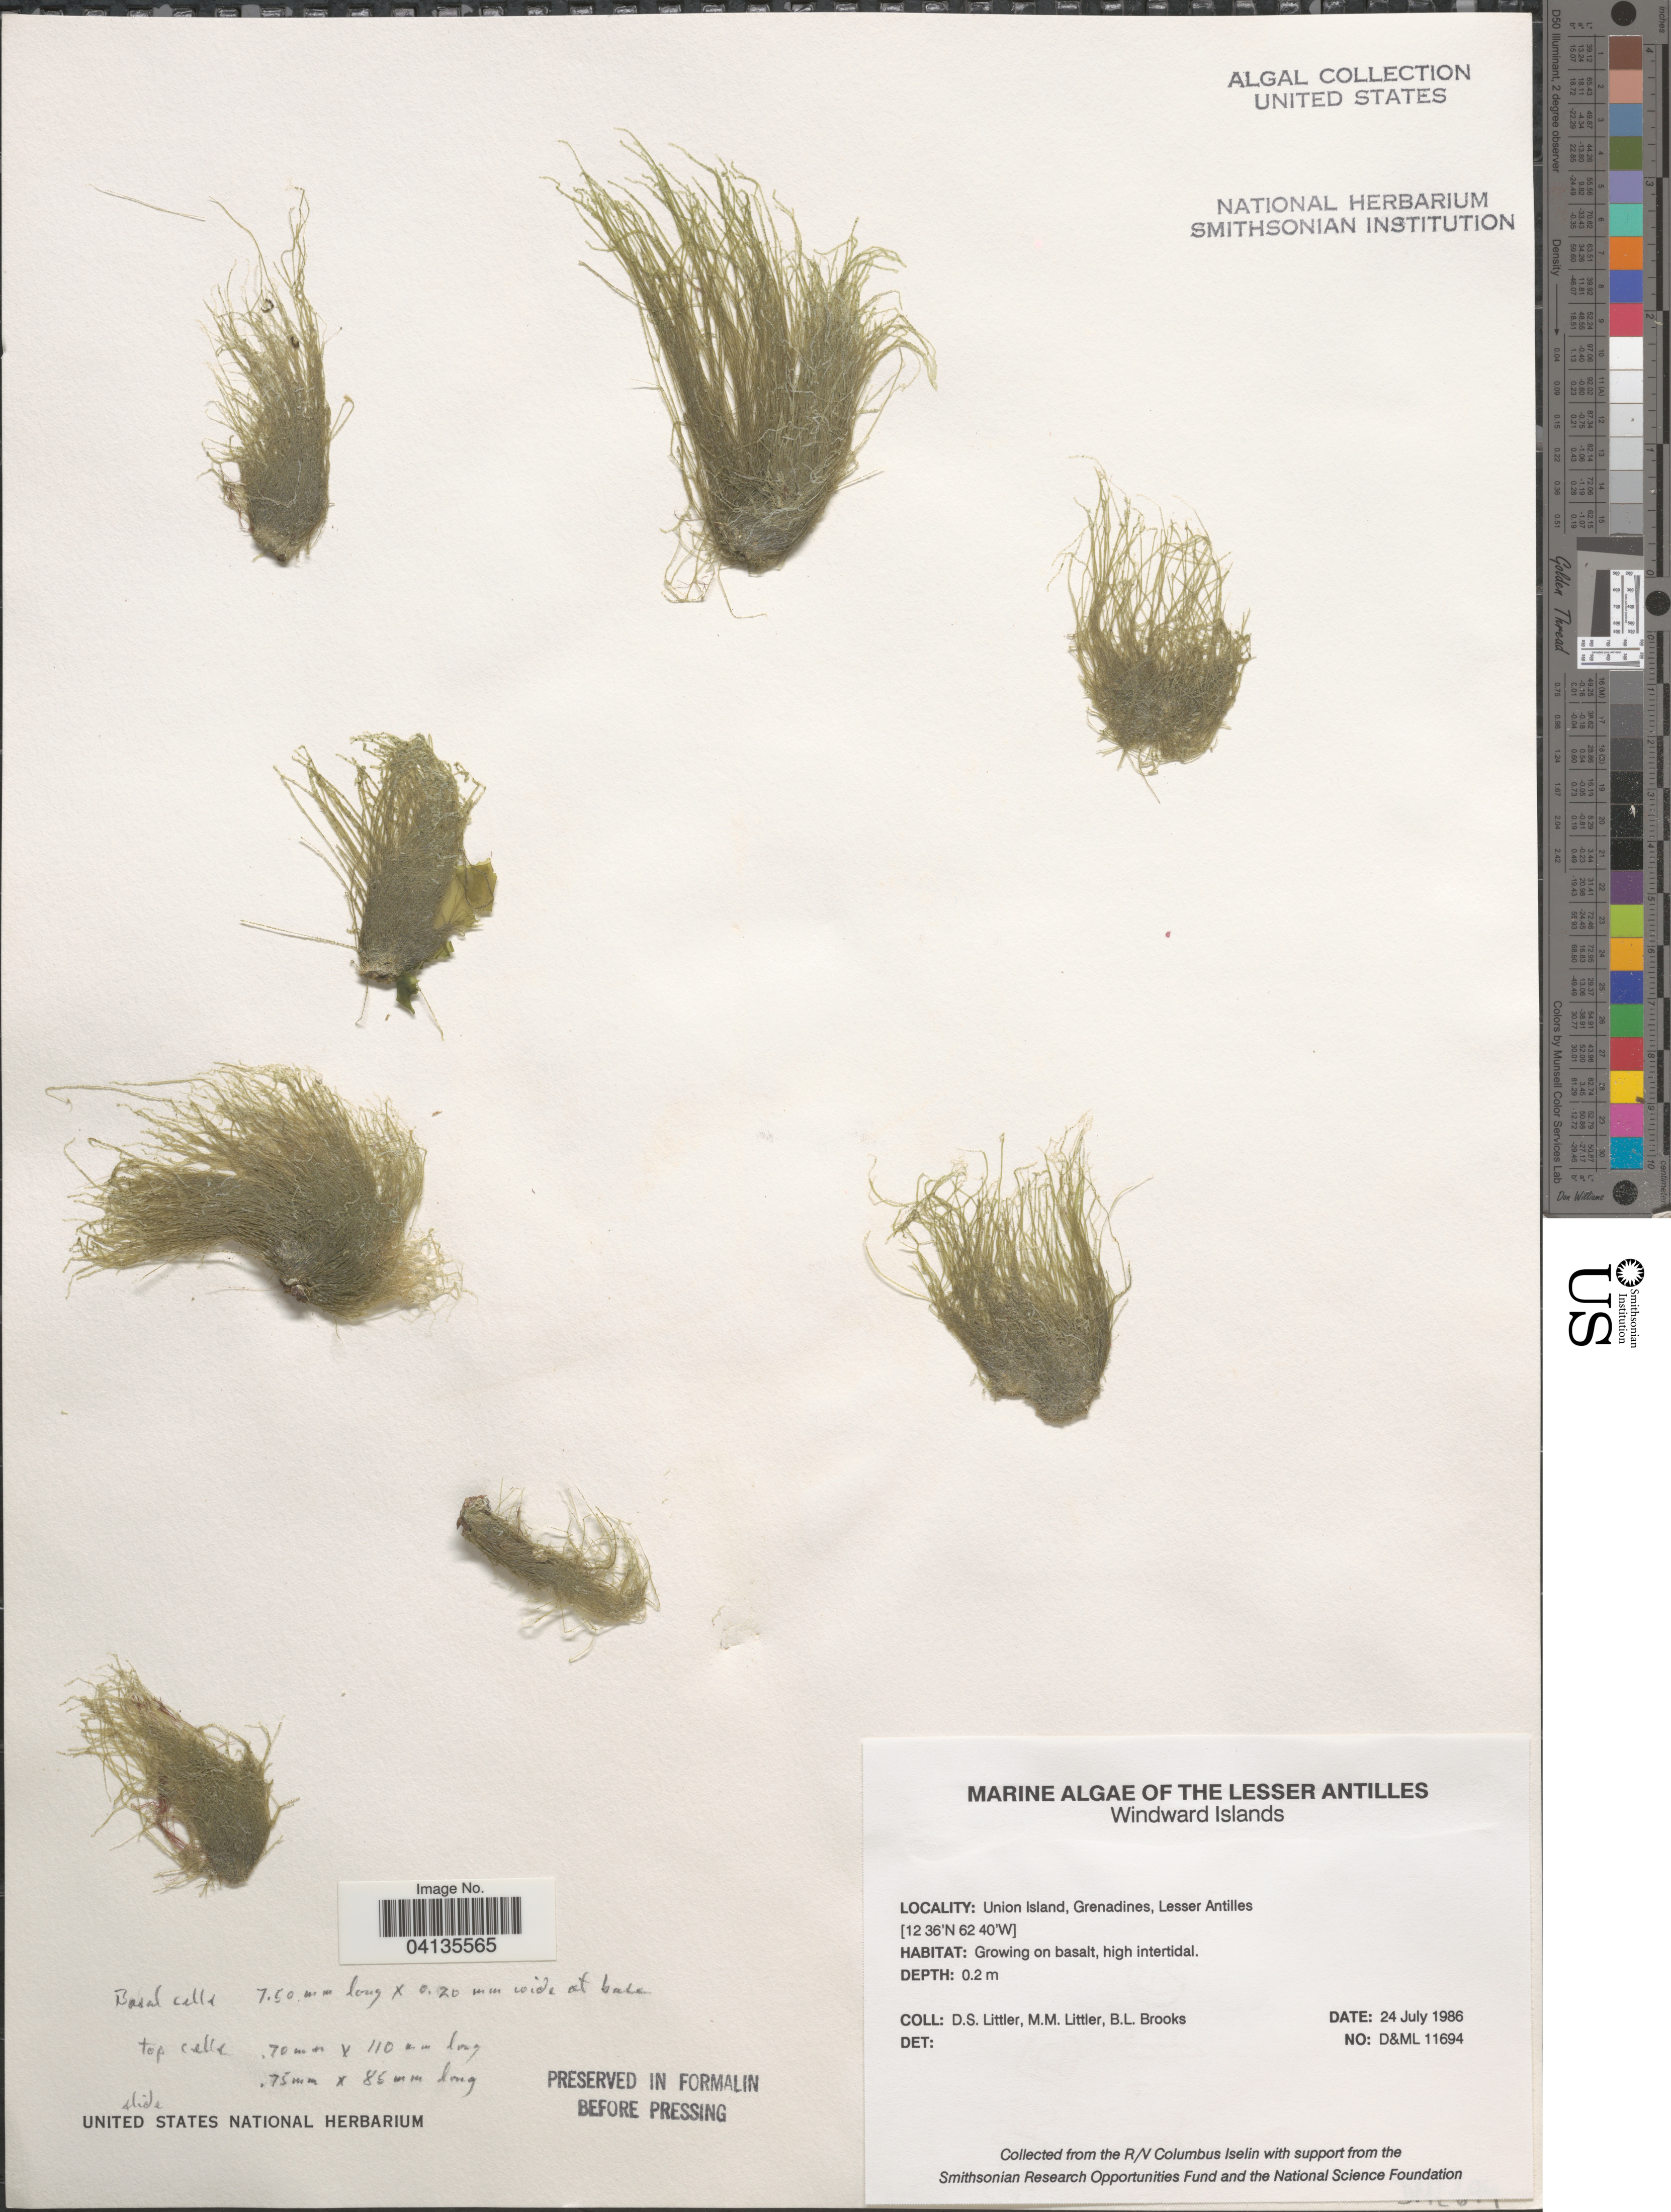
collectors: D. S. Littler & B. Brooks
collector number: D&ML11694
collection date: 1986-07-24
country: St. Vincent - Grenadines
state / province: Grenadines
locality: The Lesser Antilles. Windward Islands. Union Island, Lesser Antilles.